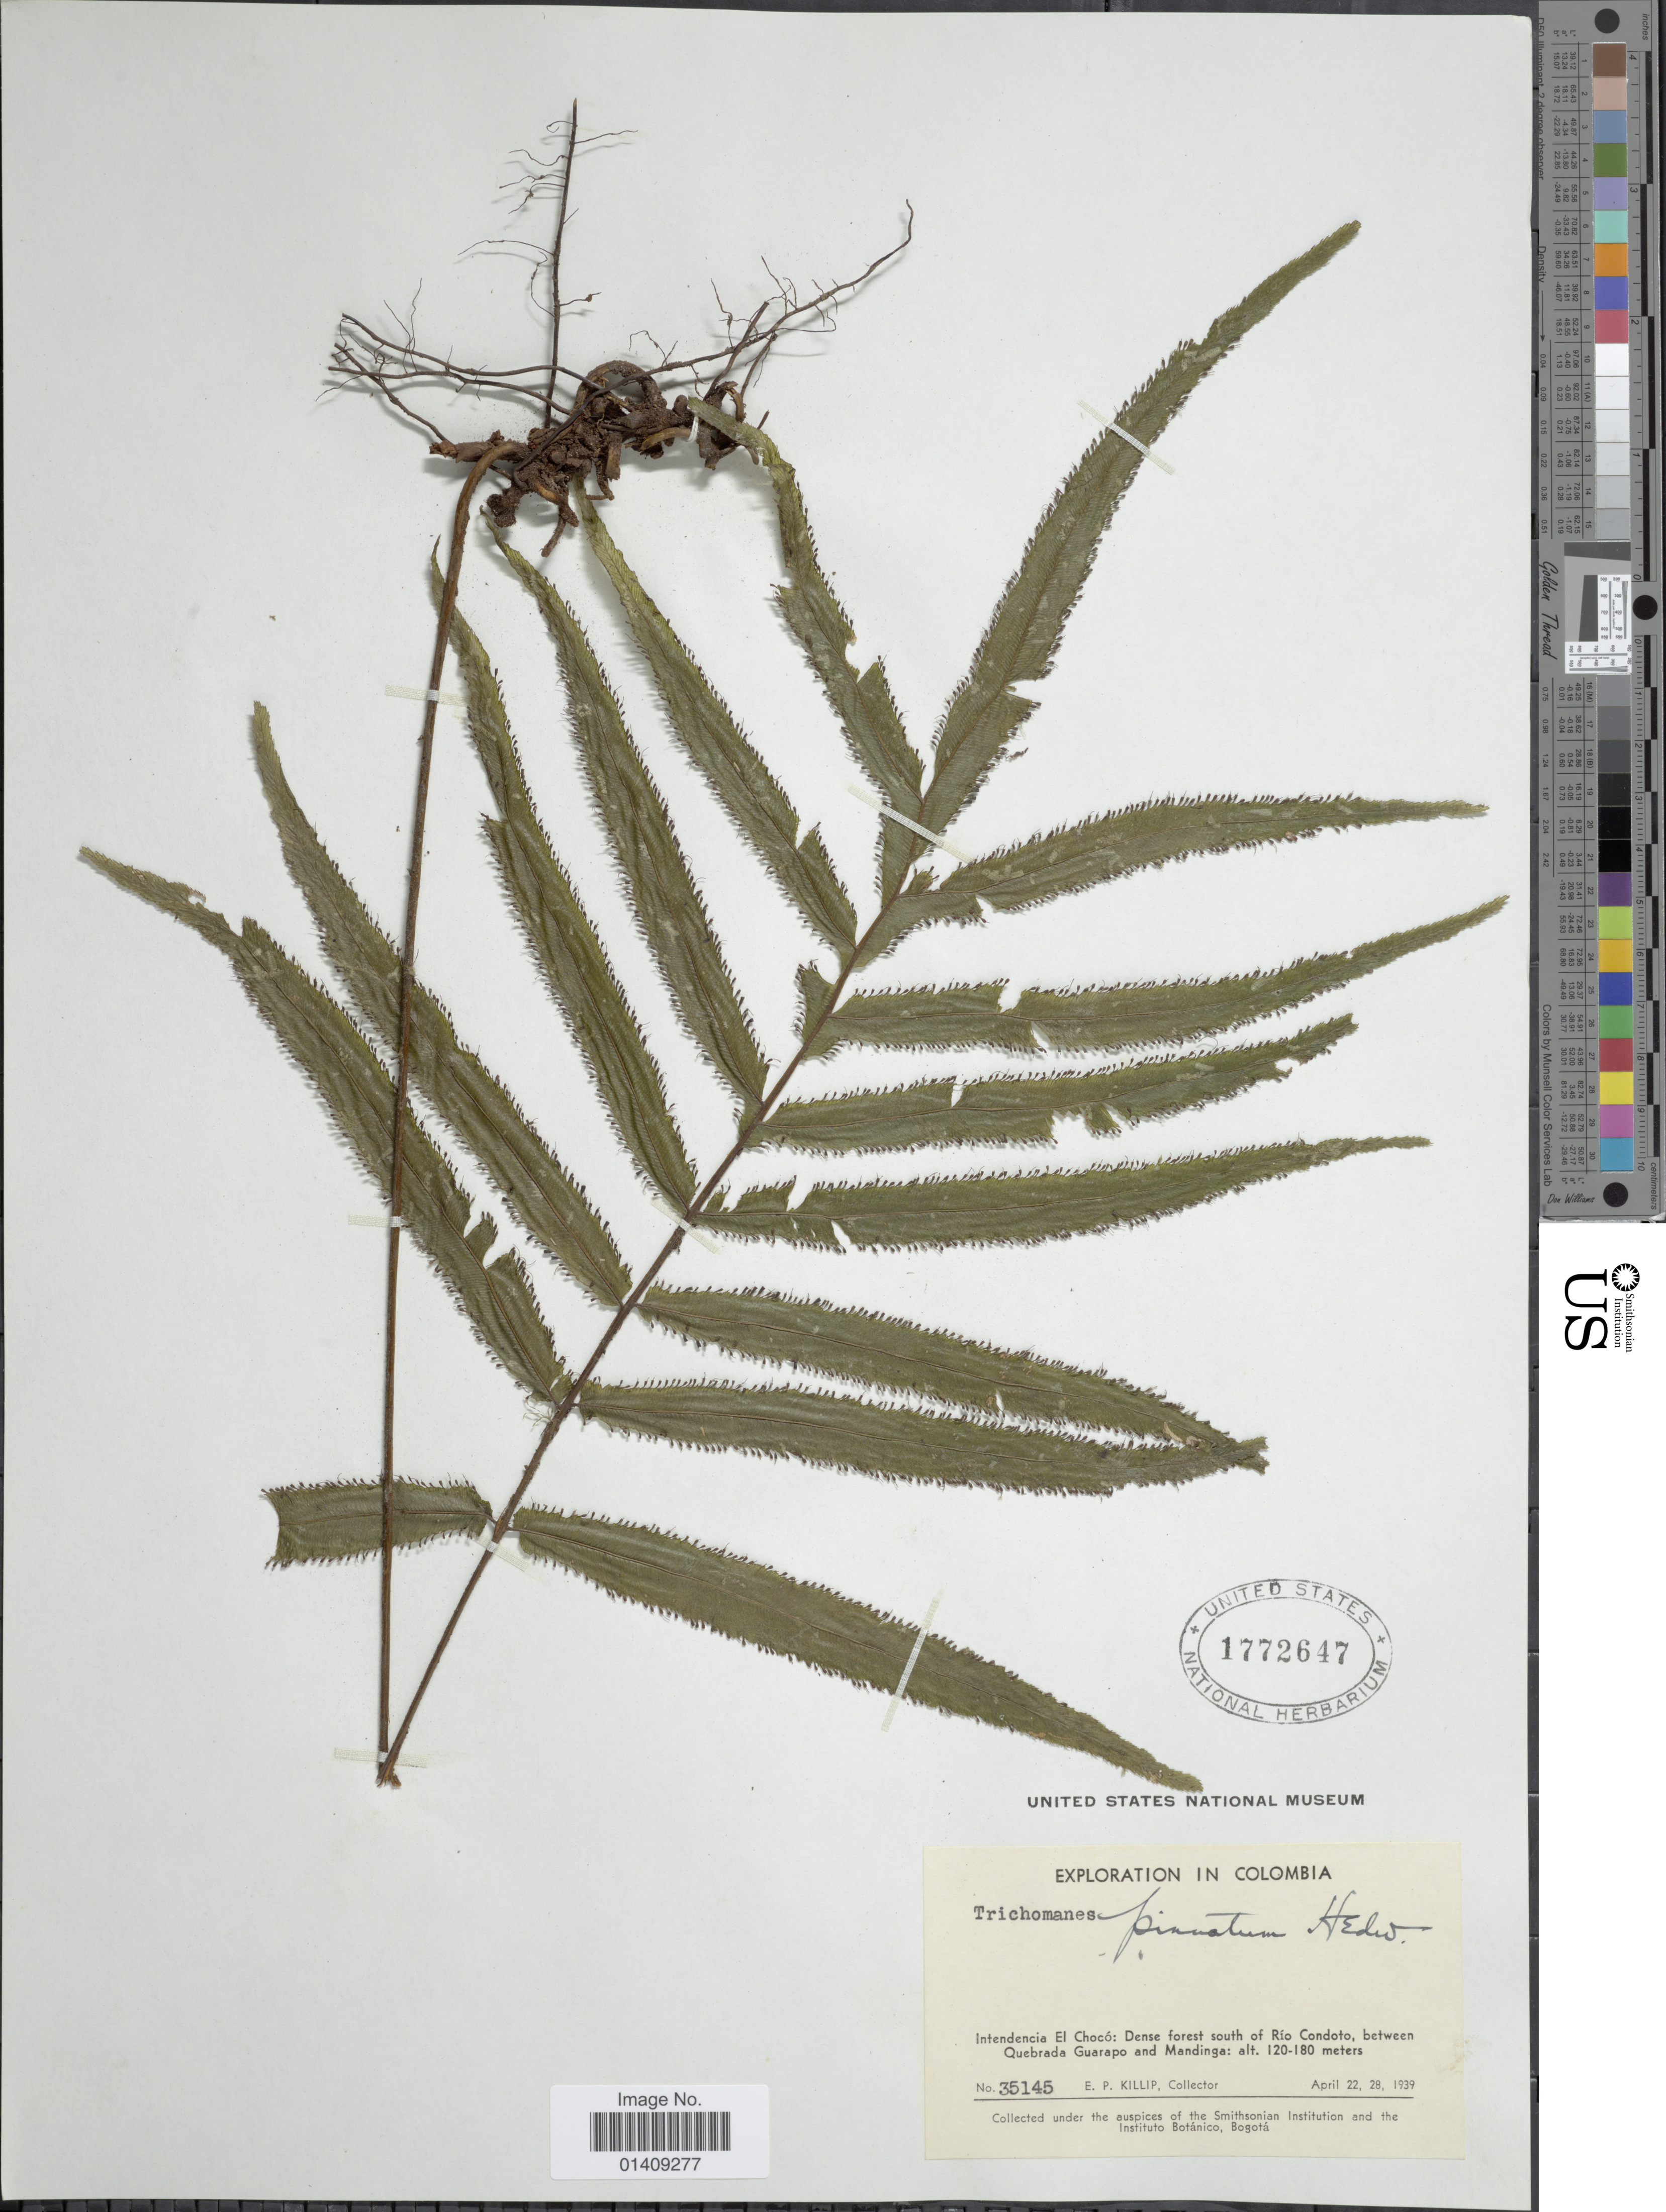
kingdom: Plantae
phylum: Tracheophyta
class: Polypodiopsida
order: Hymenophyllales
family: Hymenophyllaceae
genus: Trichomanes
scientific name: Trichomanes pinnatum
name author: Hedw.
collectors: E. P. Killip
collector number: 35145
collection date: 1939-04-22/1939-04-28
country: Colombia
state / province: Chocó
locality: Intendencia El Choco: south of Rio Condoto between Quebrada Guarapo and Mandinga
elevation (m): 120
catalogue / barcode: US 1772647